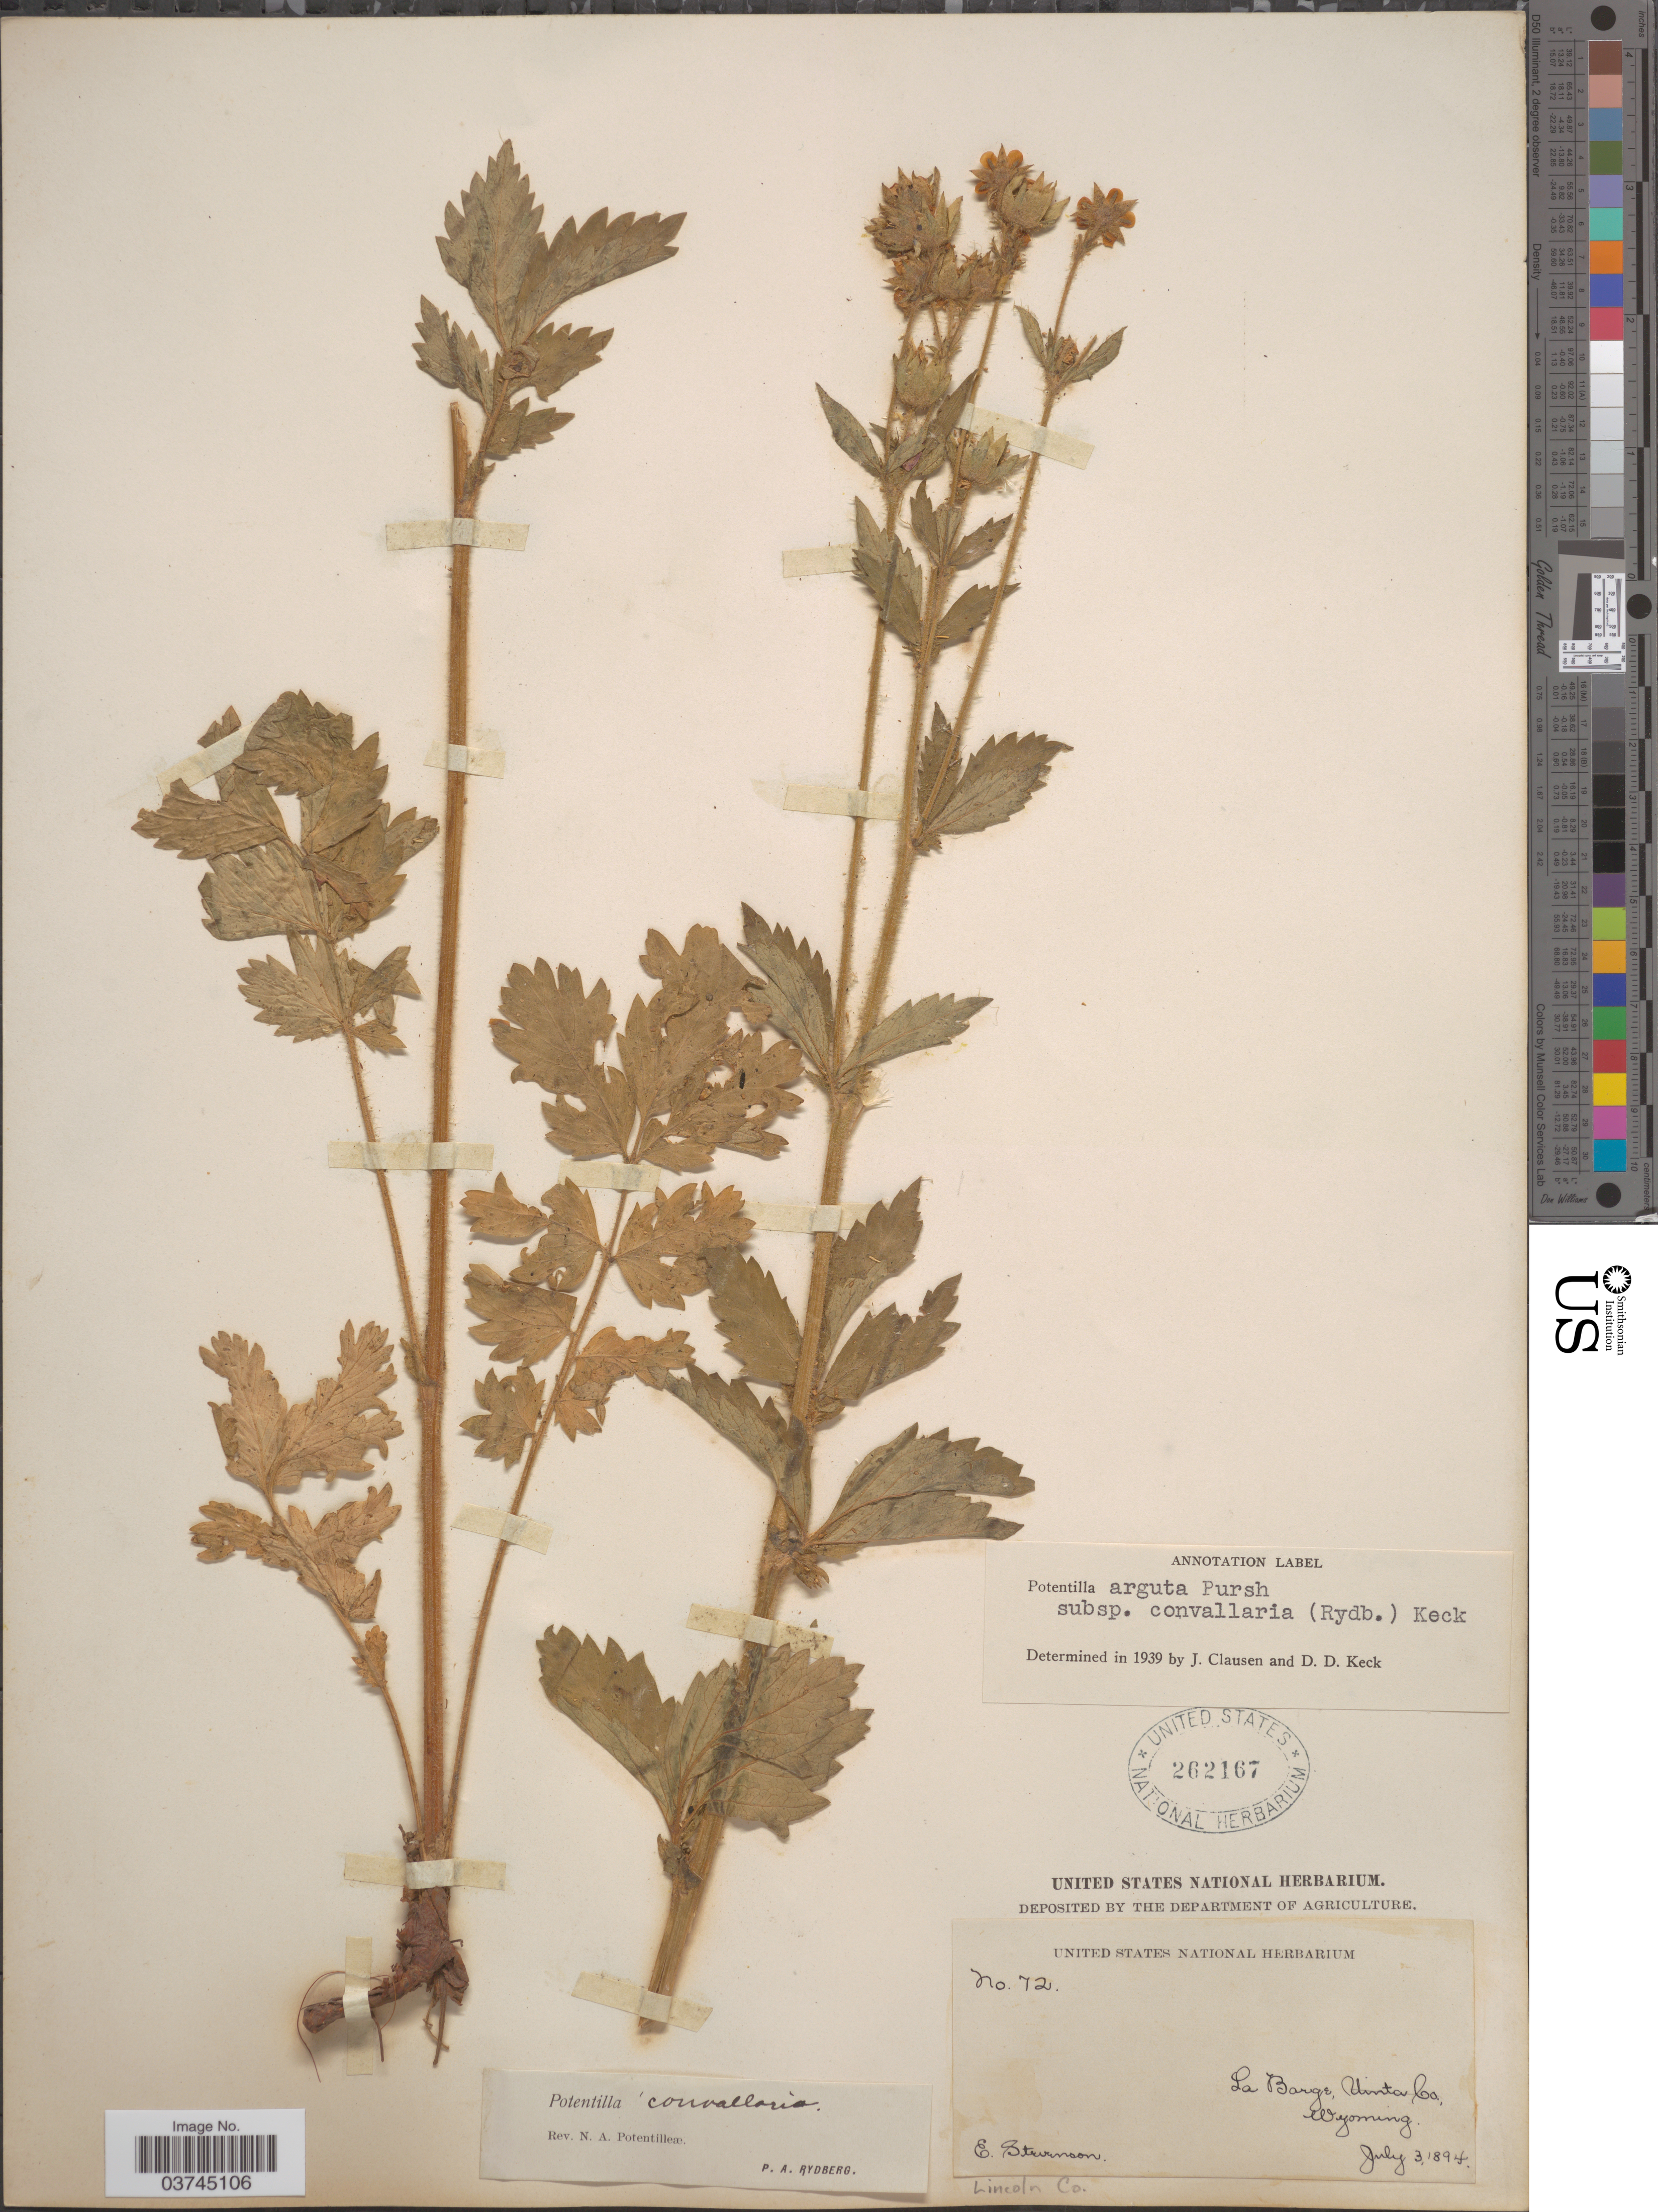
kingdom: Plantae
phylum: Tracheophyta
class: Magnoliopsida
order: Rosales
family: Rosaceae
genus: Drymocallis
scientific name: Drymocallis convallaria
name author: (Rydb.) Rydb.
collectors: E. Stevenson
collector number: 72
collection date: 1894-07-03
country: United States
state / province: Wyoming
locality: La Barge, Uinta Co. Lincoln Co.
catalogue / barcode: US 262167